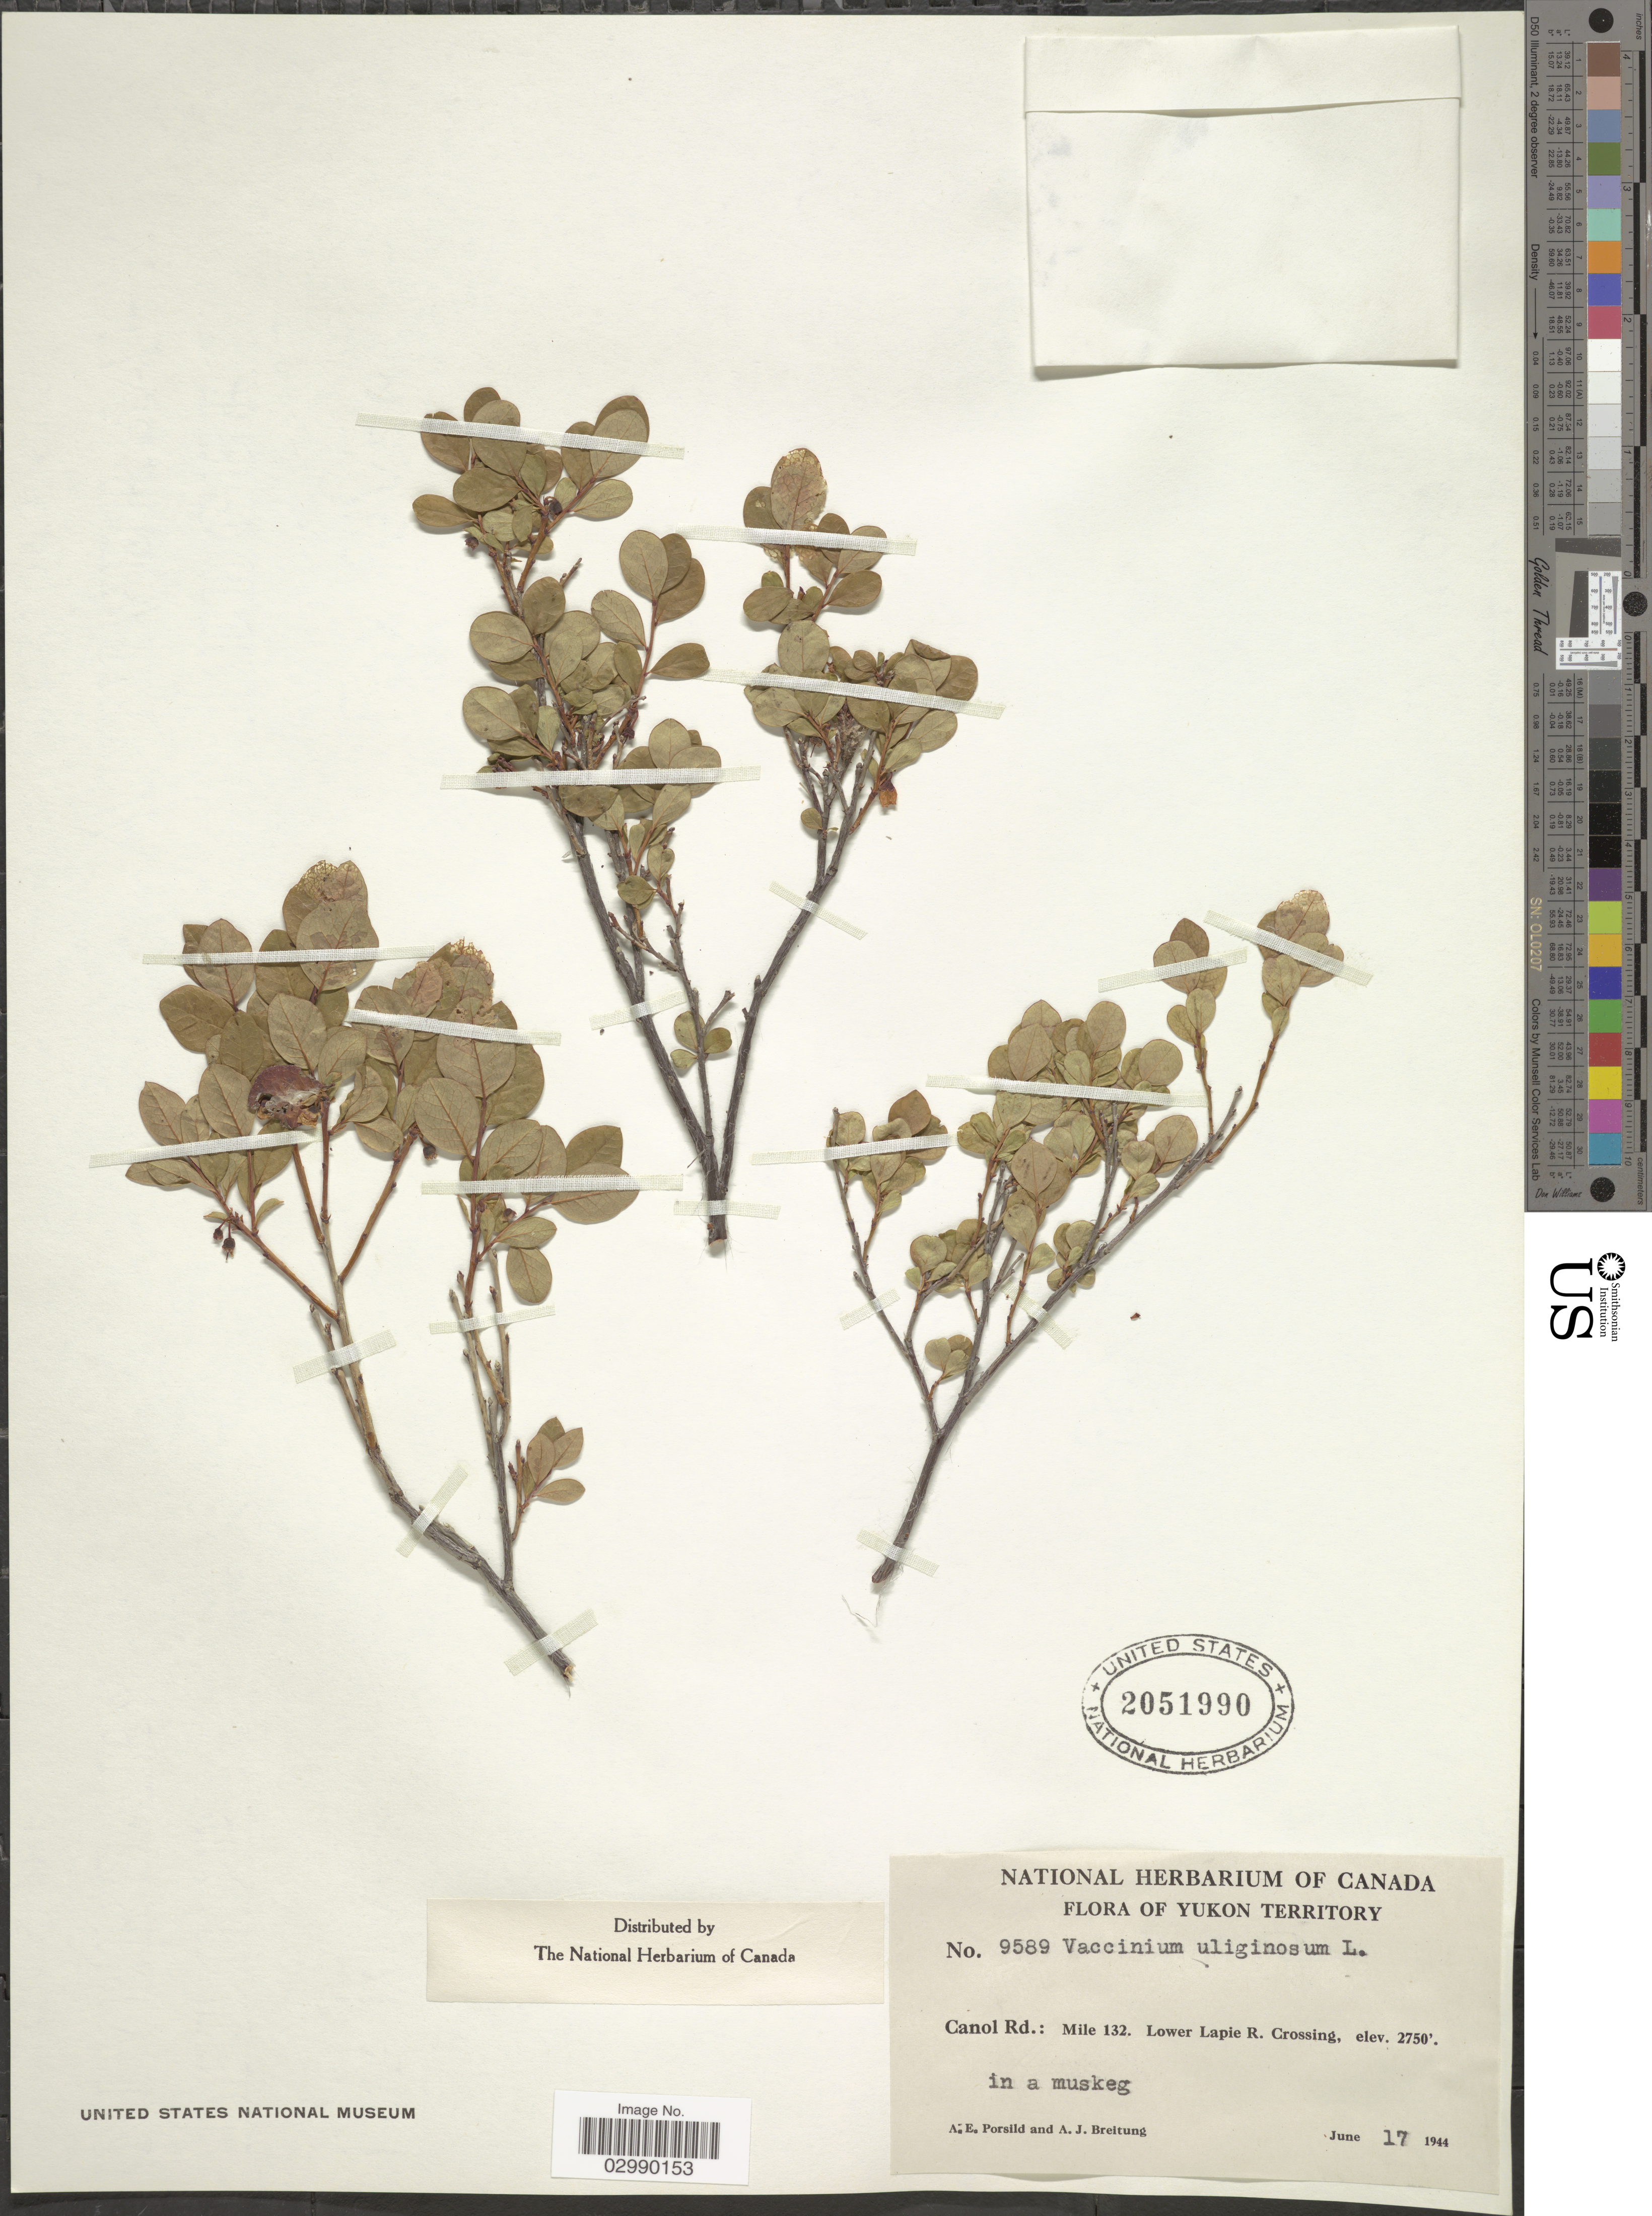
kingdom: Plantae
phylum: Tracheophyta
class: Magnoliopsida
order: Ericales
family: Ericaceae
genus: Vaccinium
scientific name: Vaccinium uliginosum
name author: L.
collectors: A. Porslid & A. Breitung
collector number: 9589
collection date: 1944-06-17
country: Canada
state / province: Yukon Territory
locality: Canol Rd.: Mile 132, Lower Lapie R. Crossing.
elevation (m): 838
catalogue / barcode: US 2051990